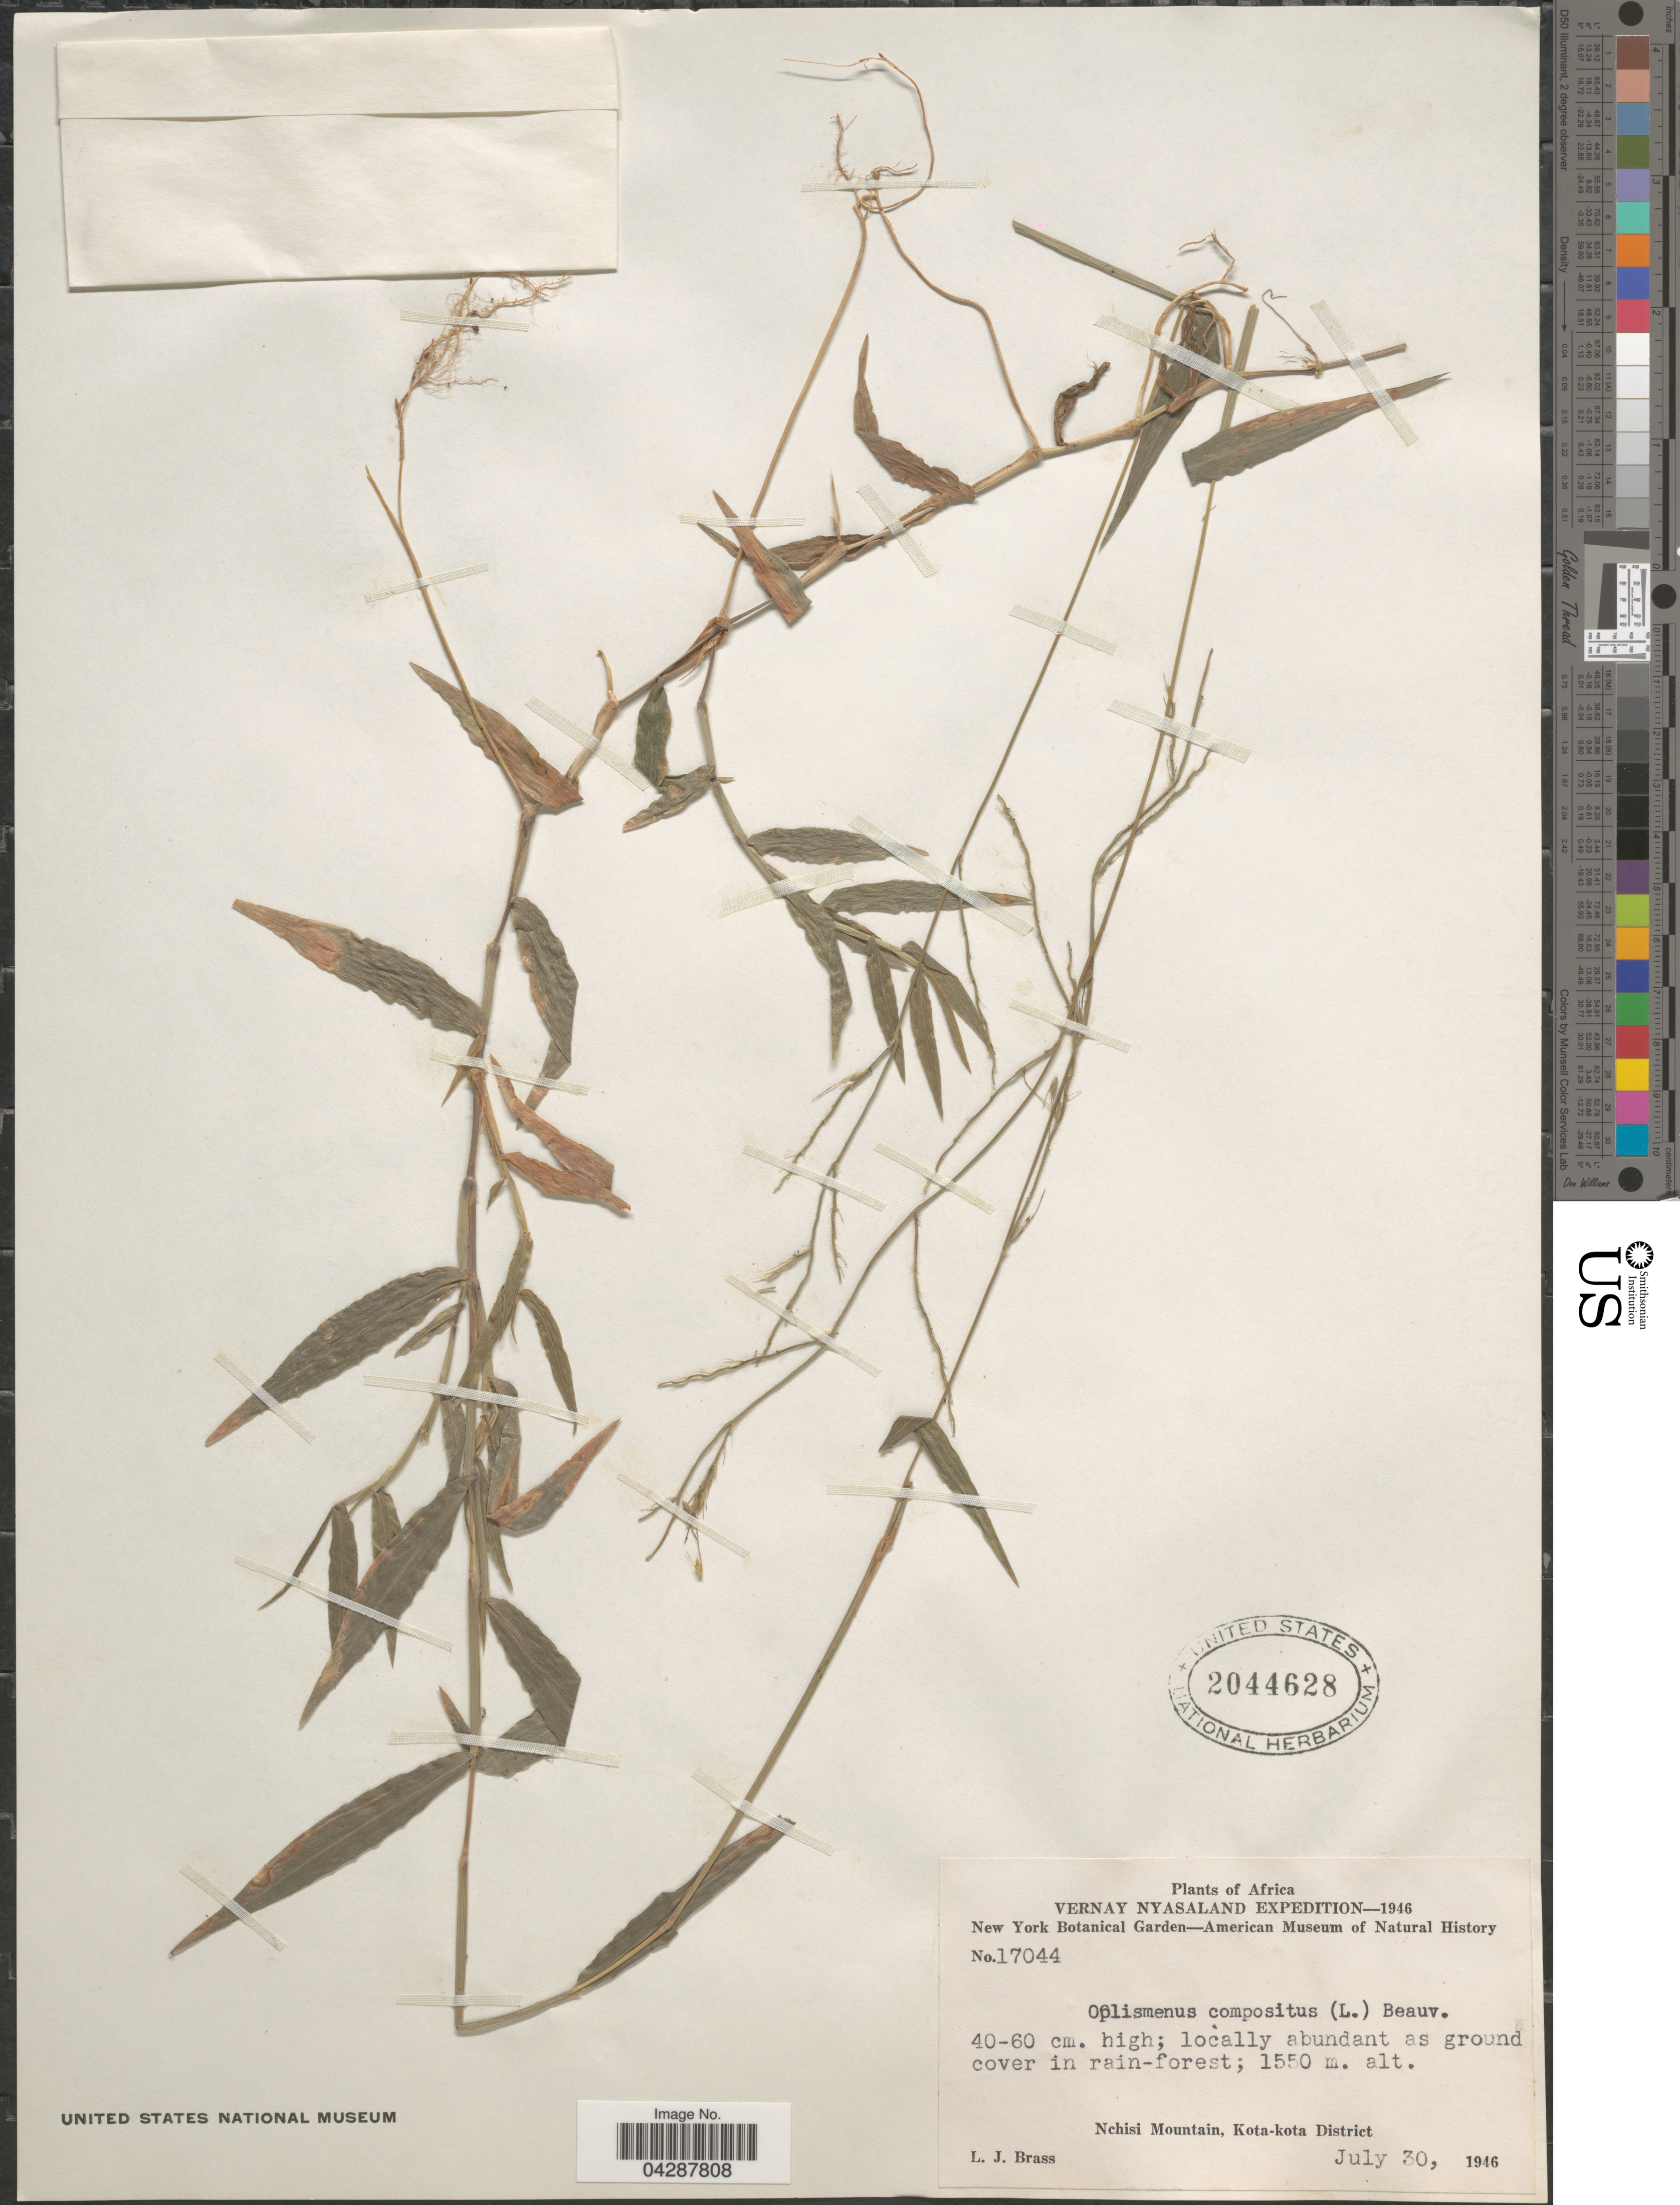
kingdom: Plantae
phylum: Tracheophyta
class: Liliopsida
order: Poales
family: Poaceae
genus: Oplismenus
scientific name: Oplismenus compositus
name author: (L.) P. Beauv.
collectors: L. J. Brass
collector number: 17044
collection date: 1946-07-30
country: Malawi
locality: Vernay Nyasaland Expedition-1946. Nchisi Mountain, Kota-kota District.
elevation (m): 1550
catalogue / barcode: US 2044628